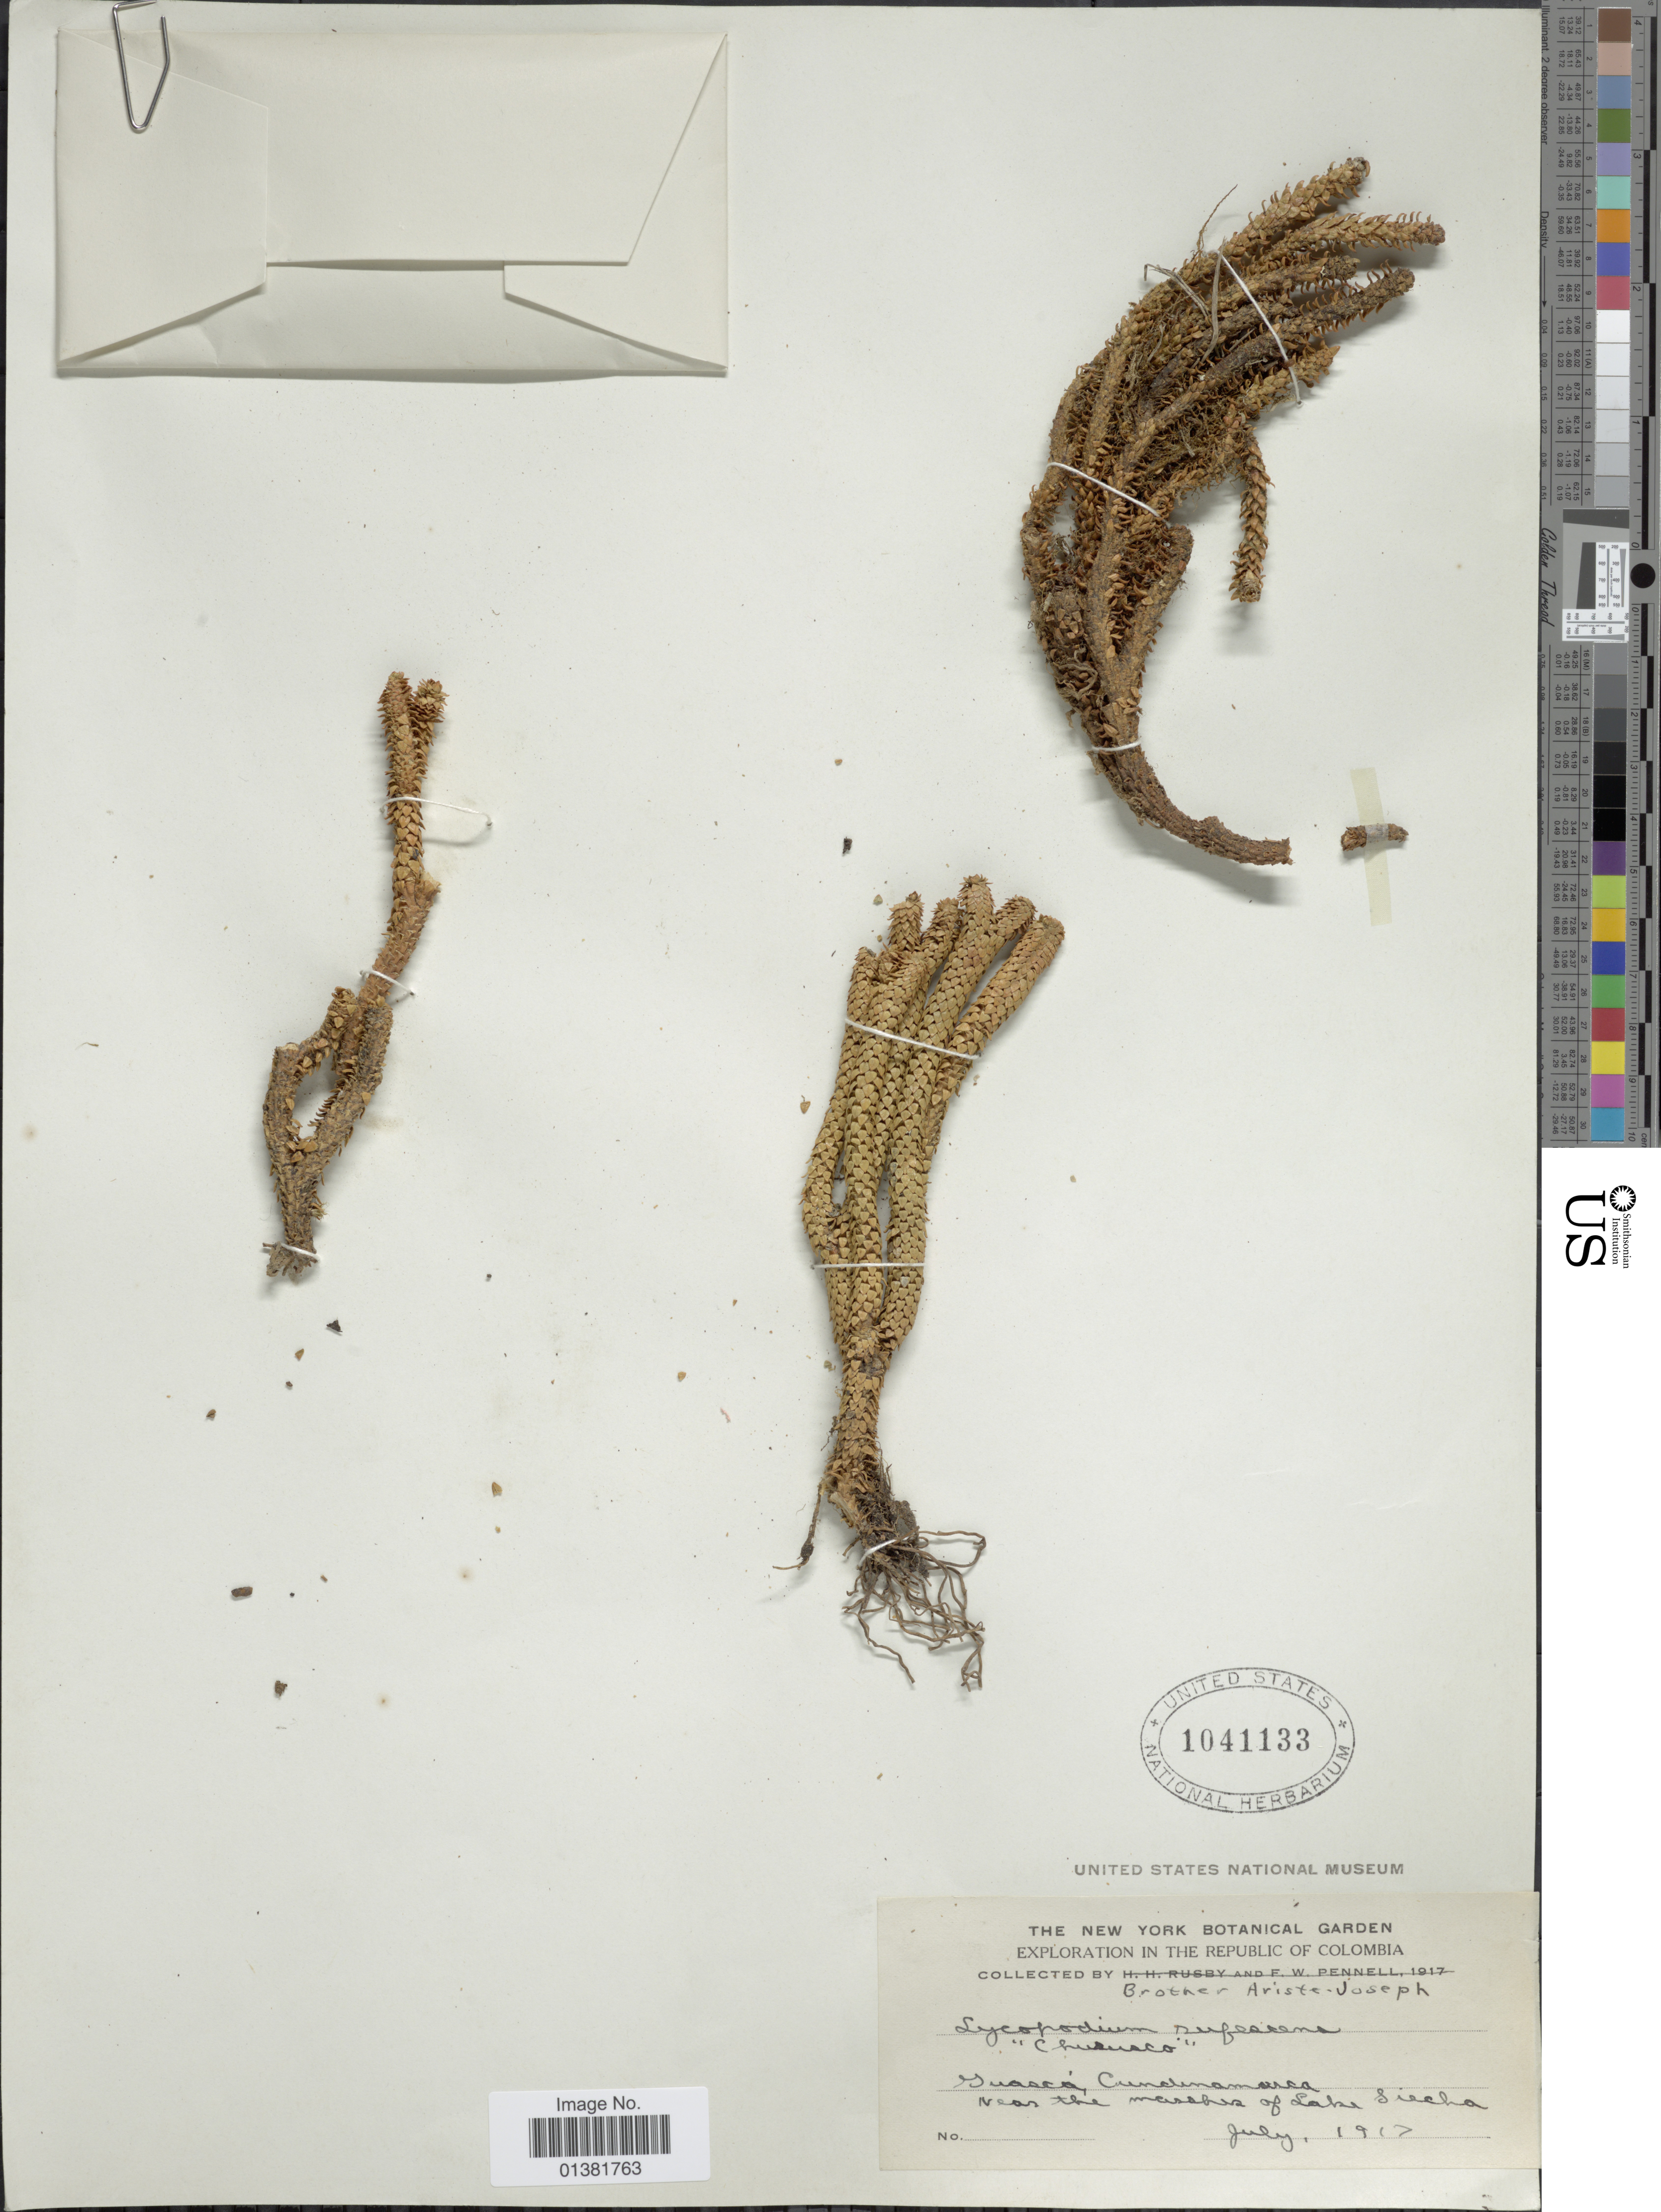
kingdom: Plantae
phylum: Tracheophyta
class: Lycopodiopsida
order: Lycopodiales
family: Lycopodiaceae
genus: Phlegmariurus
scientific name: Phlegmariurus brevifolius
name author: (Grev. & Hook.) B. Øllg.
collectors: Bro. Ariste-Joseph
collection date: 1917-07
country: Colombia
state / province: Cundinamarca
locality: Guasca, near the marshes of Lake Siecha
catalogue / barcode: US 1041133